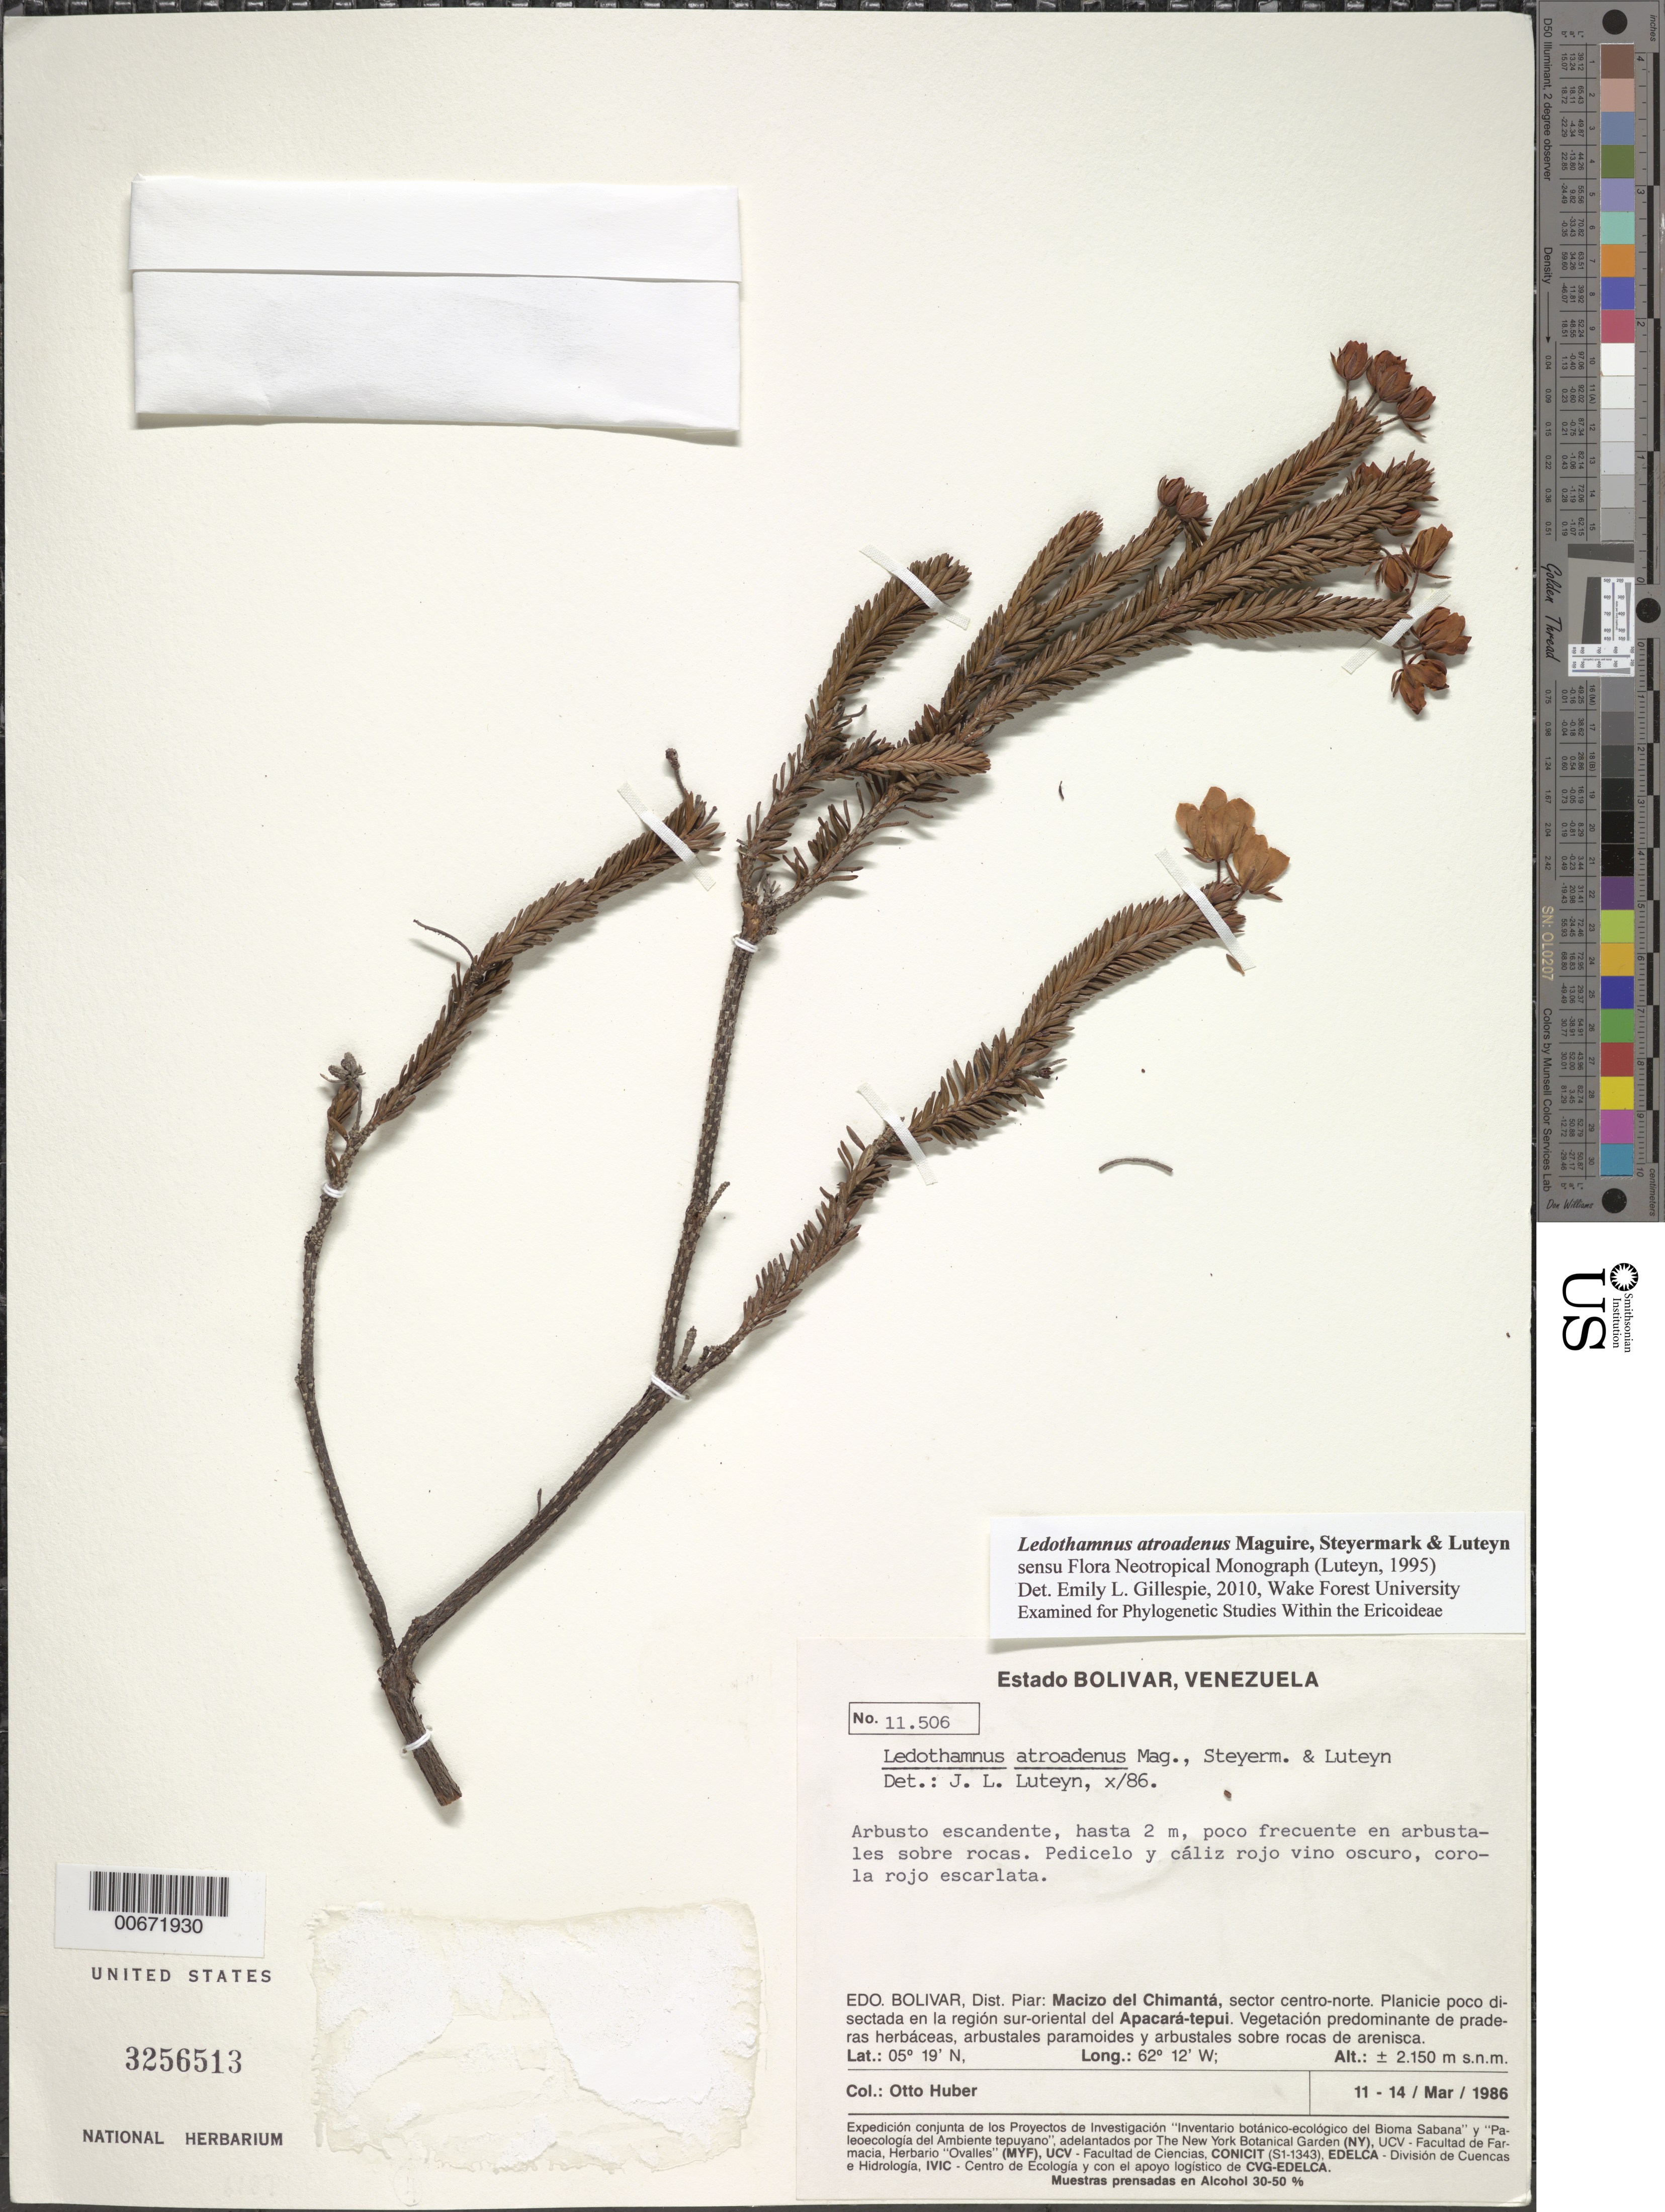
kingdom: Plantae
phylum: Tracheophyta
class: Magnoliopsida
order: Ericales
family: Ericaceae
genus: Ledothamnus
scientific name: Ledothamnus atroadenus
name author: Maguire et al.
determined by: Luteyn, J. L.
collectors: O. Huber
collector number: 11506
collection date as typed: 11-Mar-86 to 14-Mar-86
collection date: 1986-03-11/1986-03-14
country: Venezuela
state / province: Bolívar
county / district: Piar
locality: Macizo del Chimantá, sector sur-oriental del Apacará-tepuí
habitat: Vegetación predominante de praderas herbaceas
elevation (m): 2150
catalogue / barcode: US 3256513